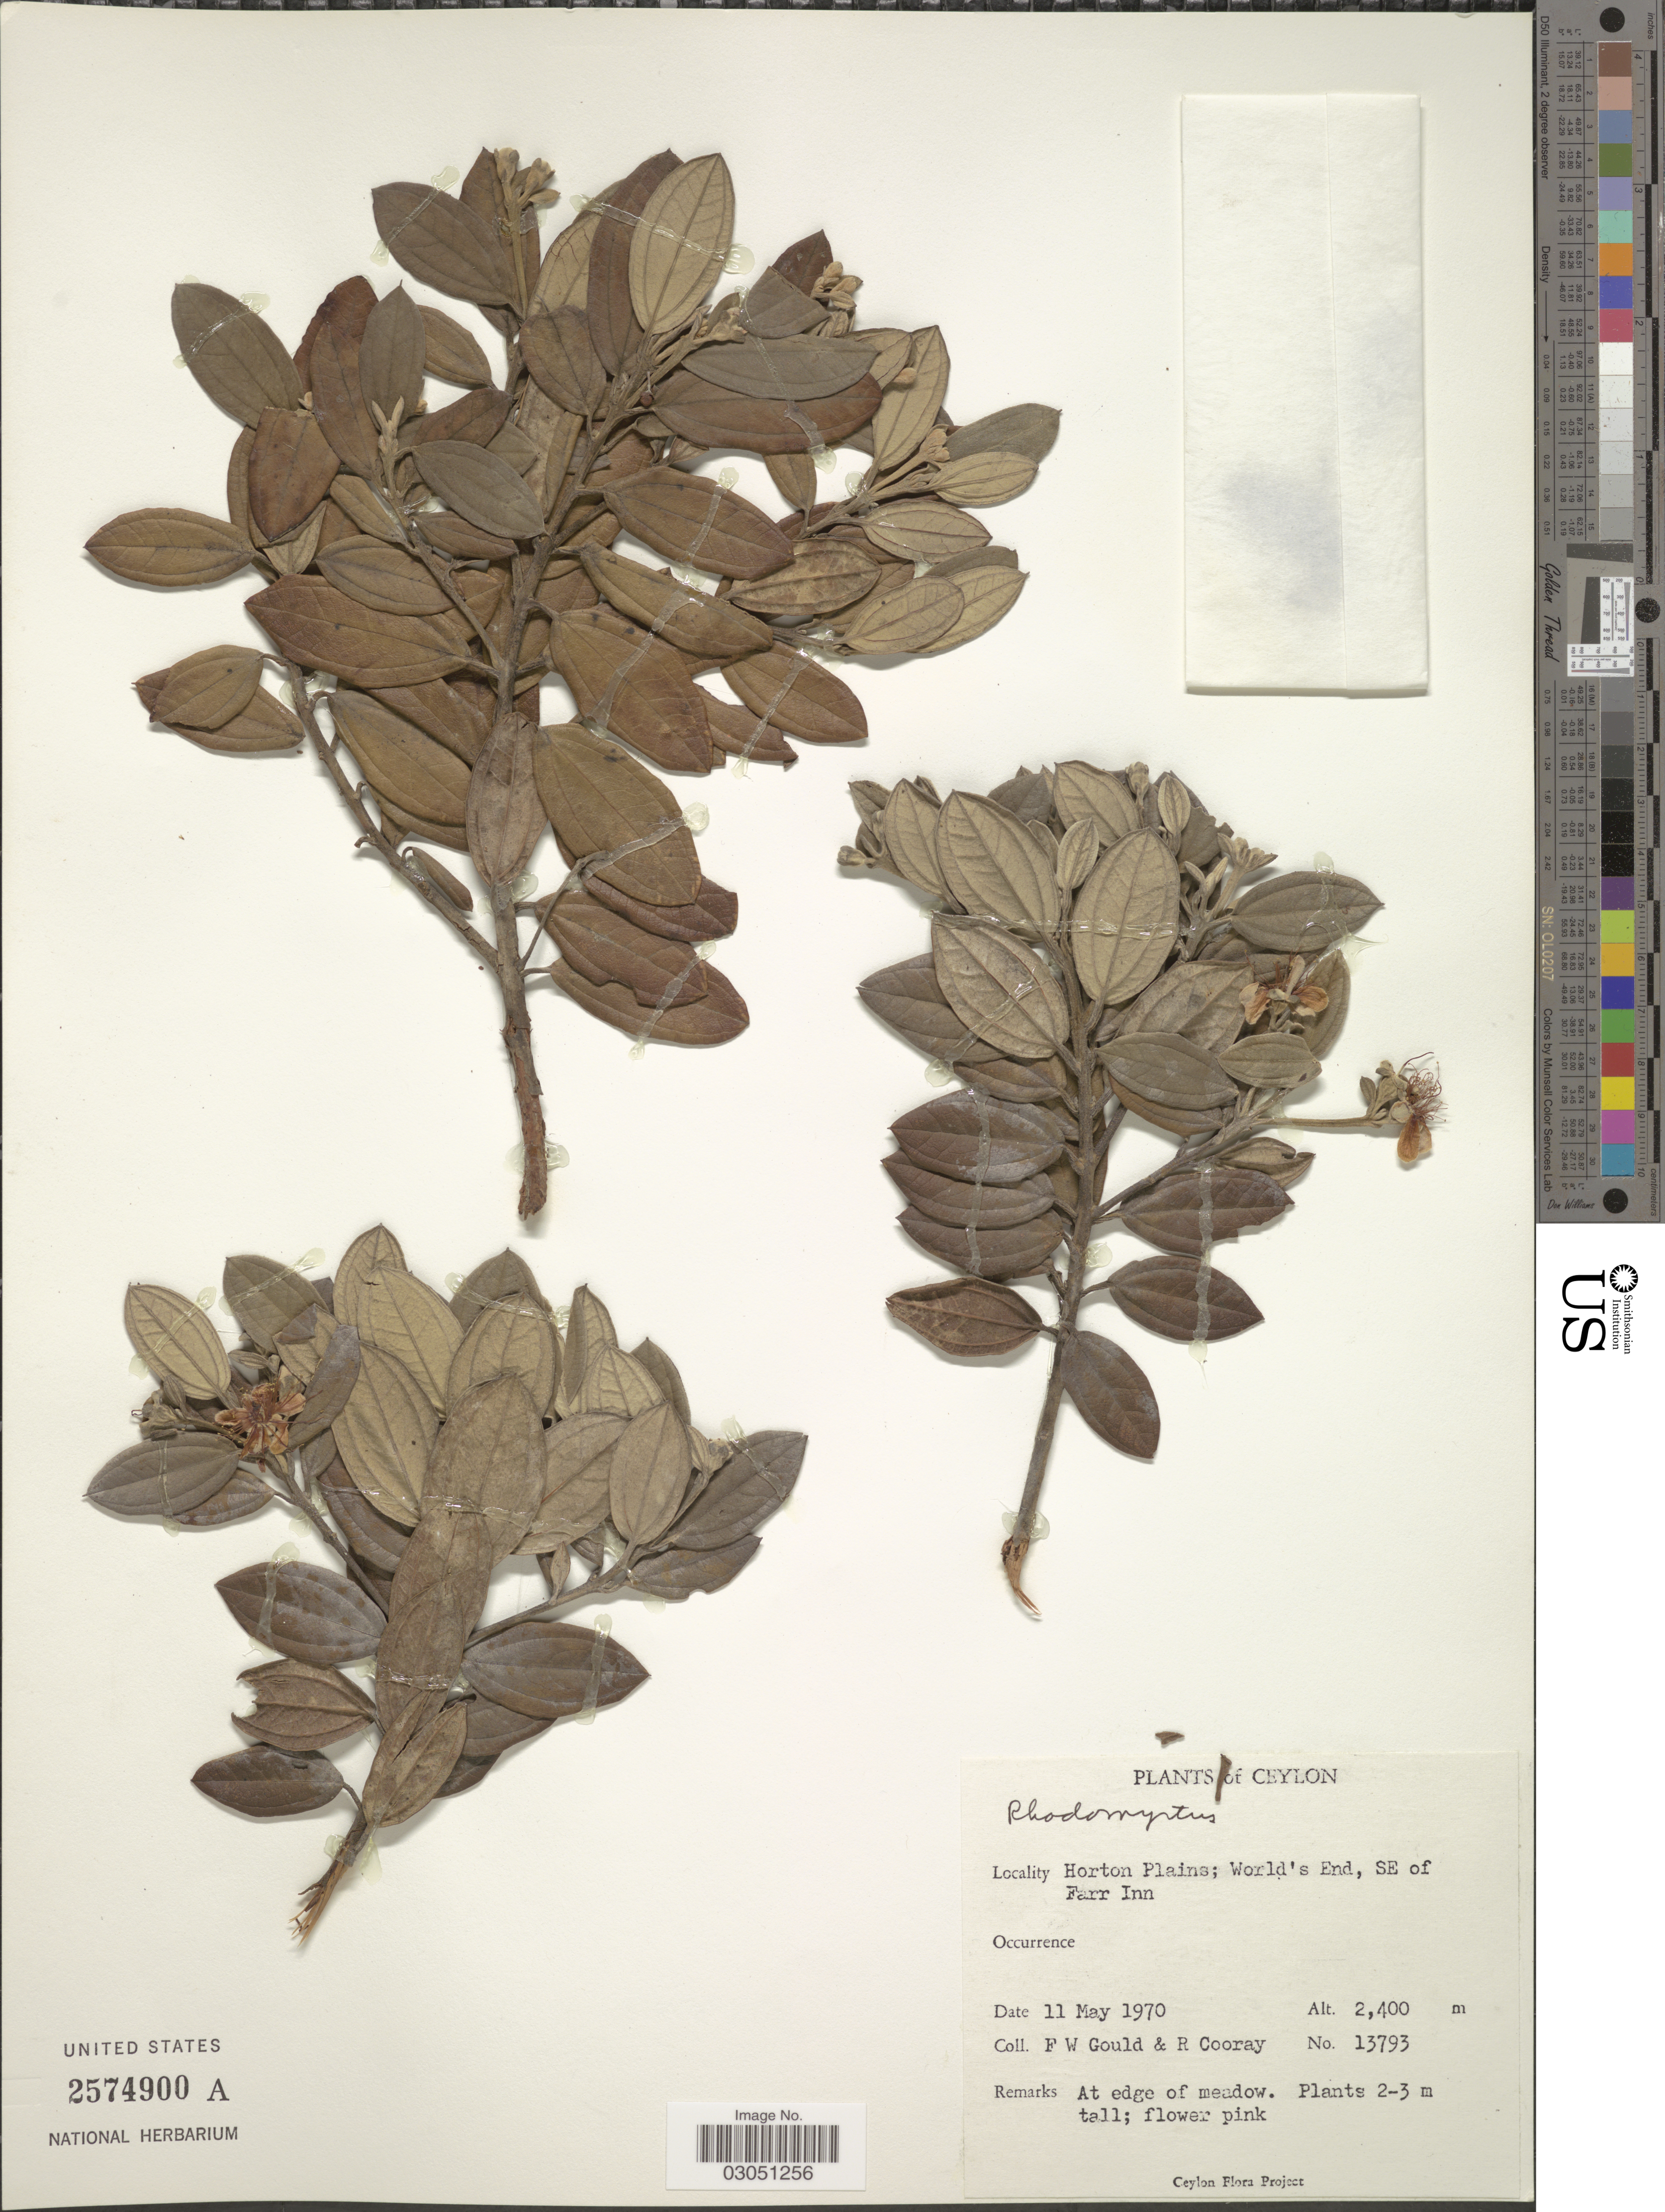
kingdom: Plantae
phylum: Tracheophyta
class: Magnoliopsida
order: Myrtales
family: Myrtaceae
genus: Rhodomyrtus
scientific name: Rhodomyrtus sp.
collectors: F. W. Gould & R. Cooray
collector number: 13793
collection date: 1970-05-11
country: Sri Lanka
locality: Ceylon, Horton Plains; World's End, SE of Farr Inn.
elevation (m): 2400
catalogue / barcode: US 2574900A